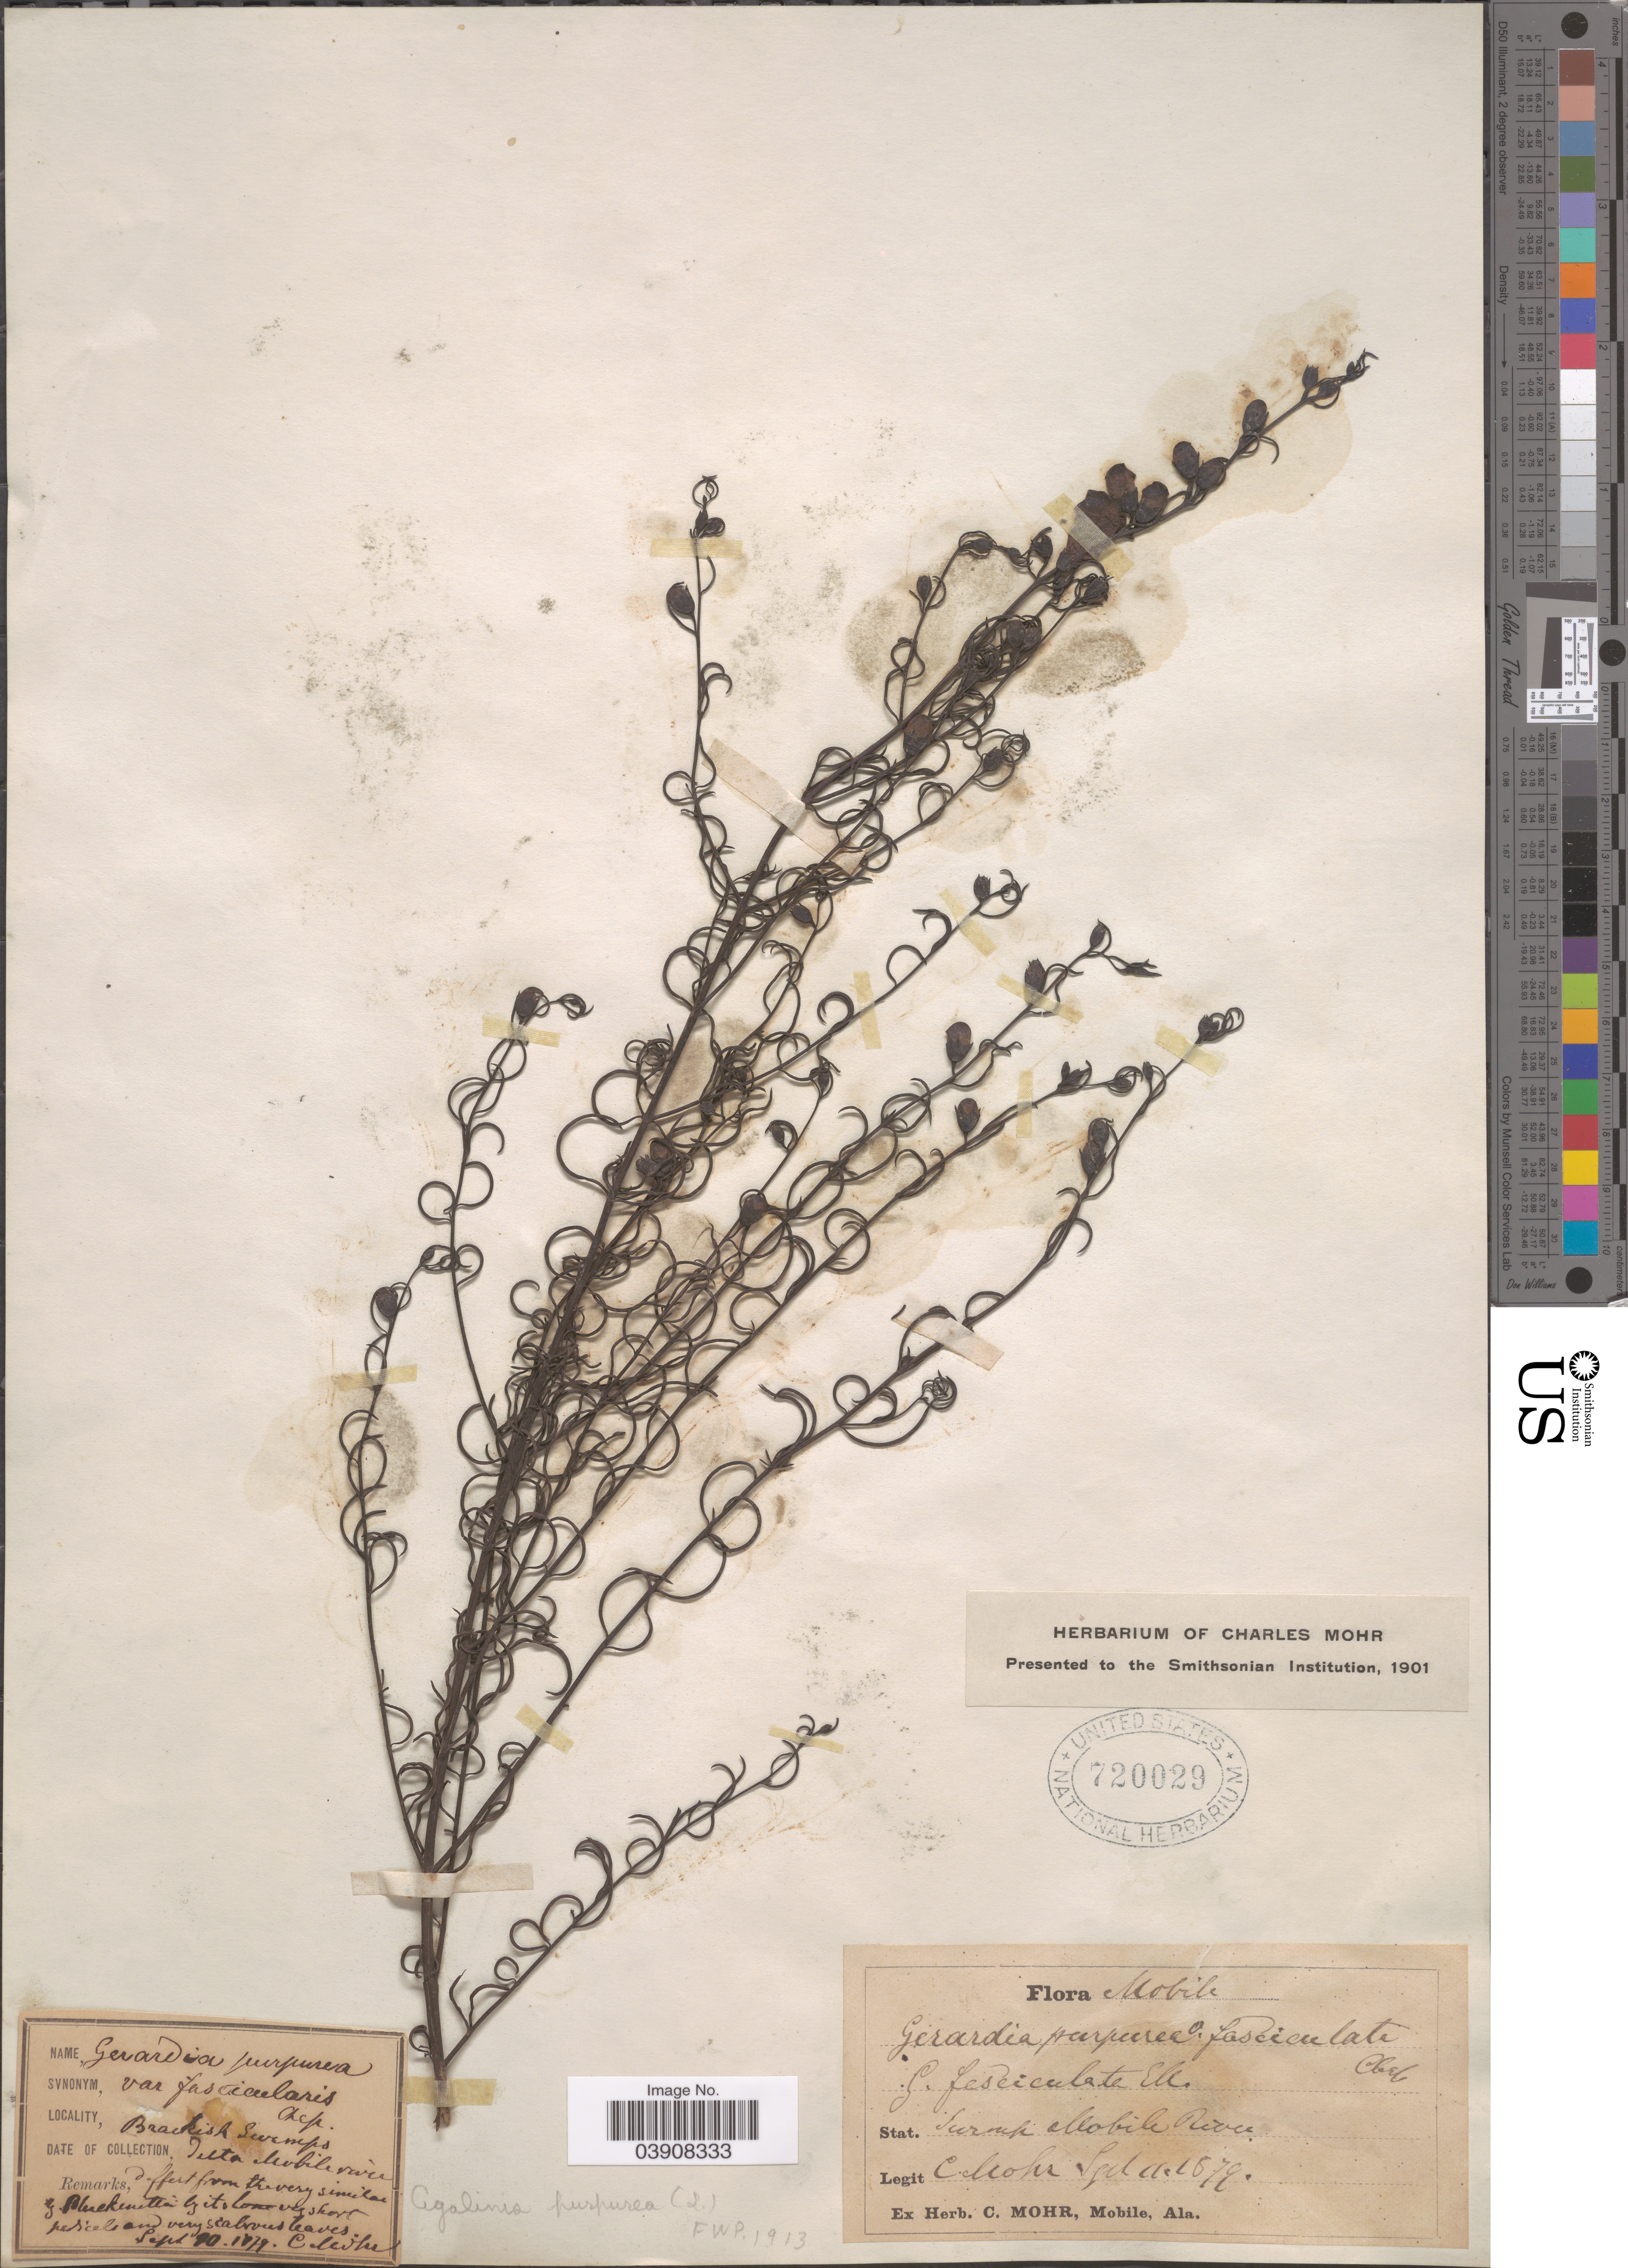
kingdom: Plantae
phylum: Tracheophyta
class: Magnoliopsida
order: Lamiales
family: Orobanchaceae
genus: Agalinis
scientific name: Agalinis purpurea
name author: (L.) Pennell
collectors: C. T. Mohr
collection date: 1879-09-20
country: United States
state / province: Alabama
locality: Delta Mobile river. Mobile.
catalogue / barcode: US 720029